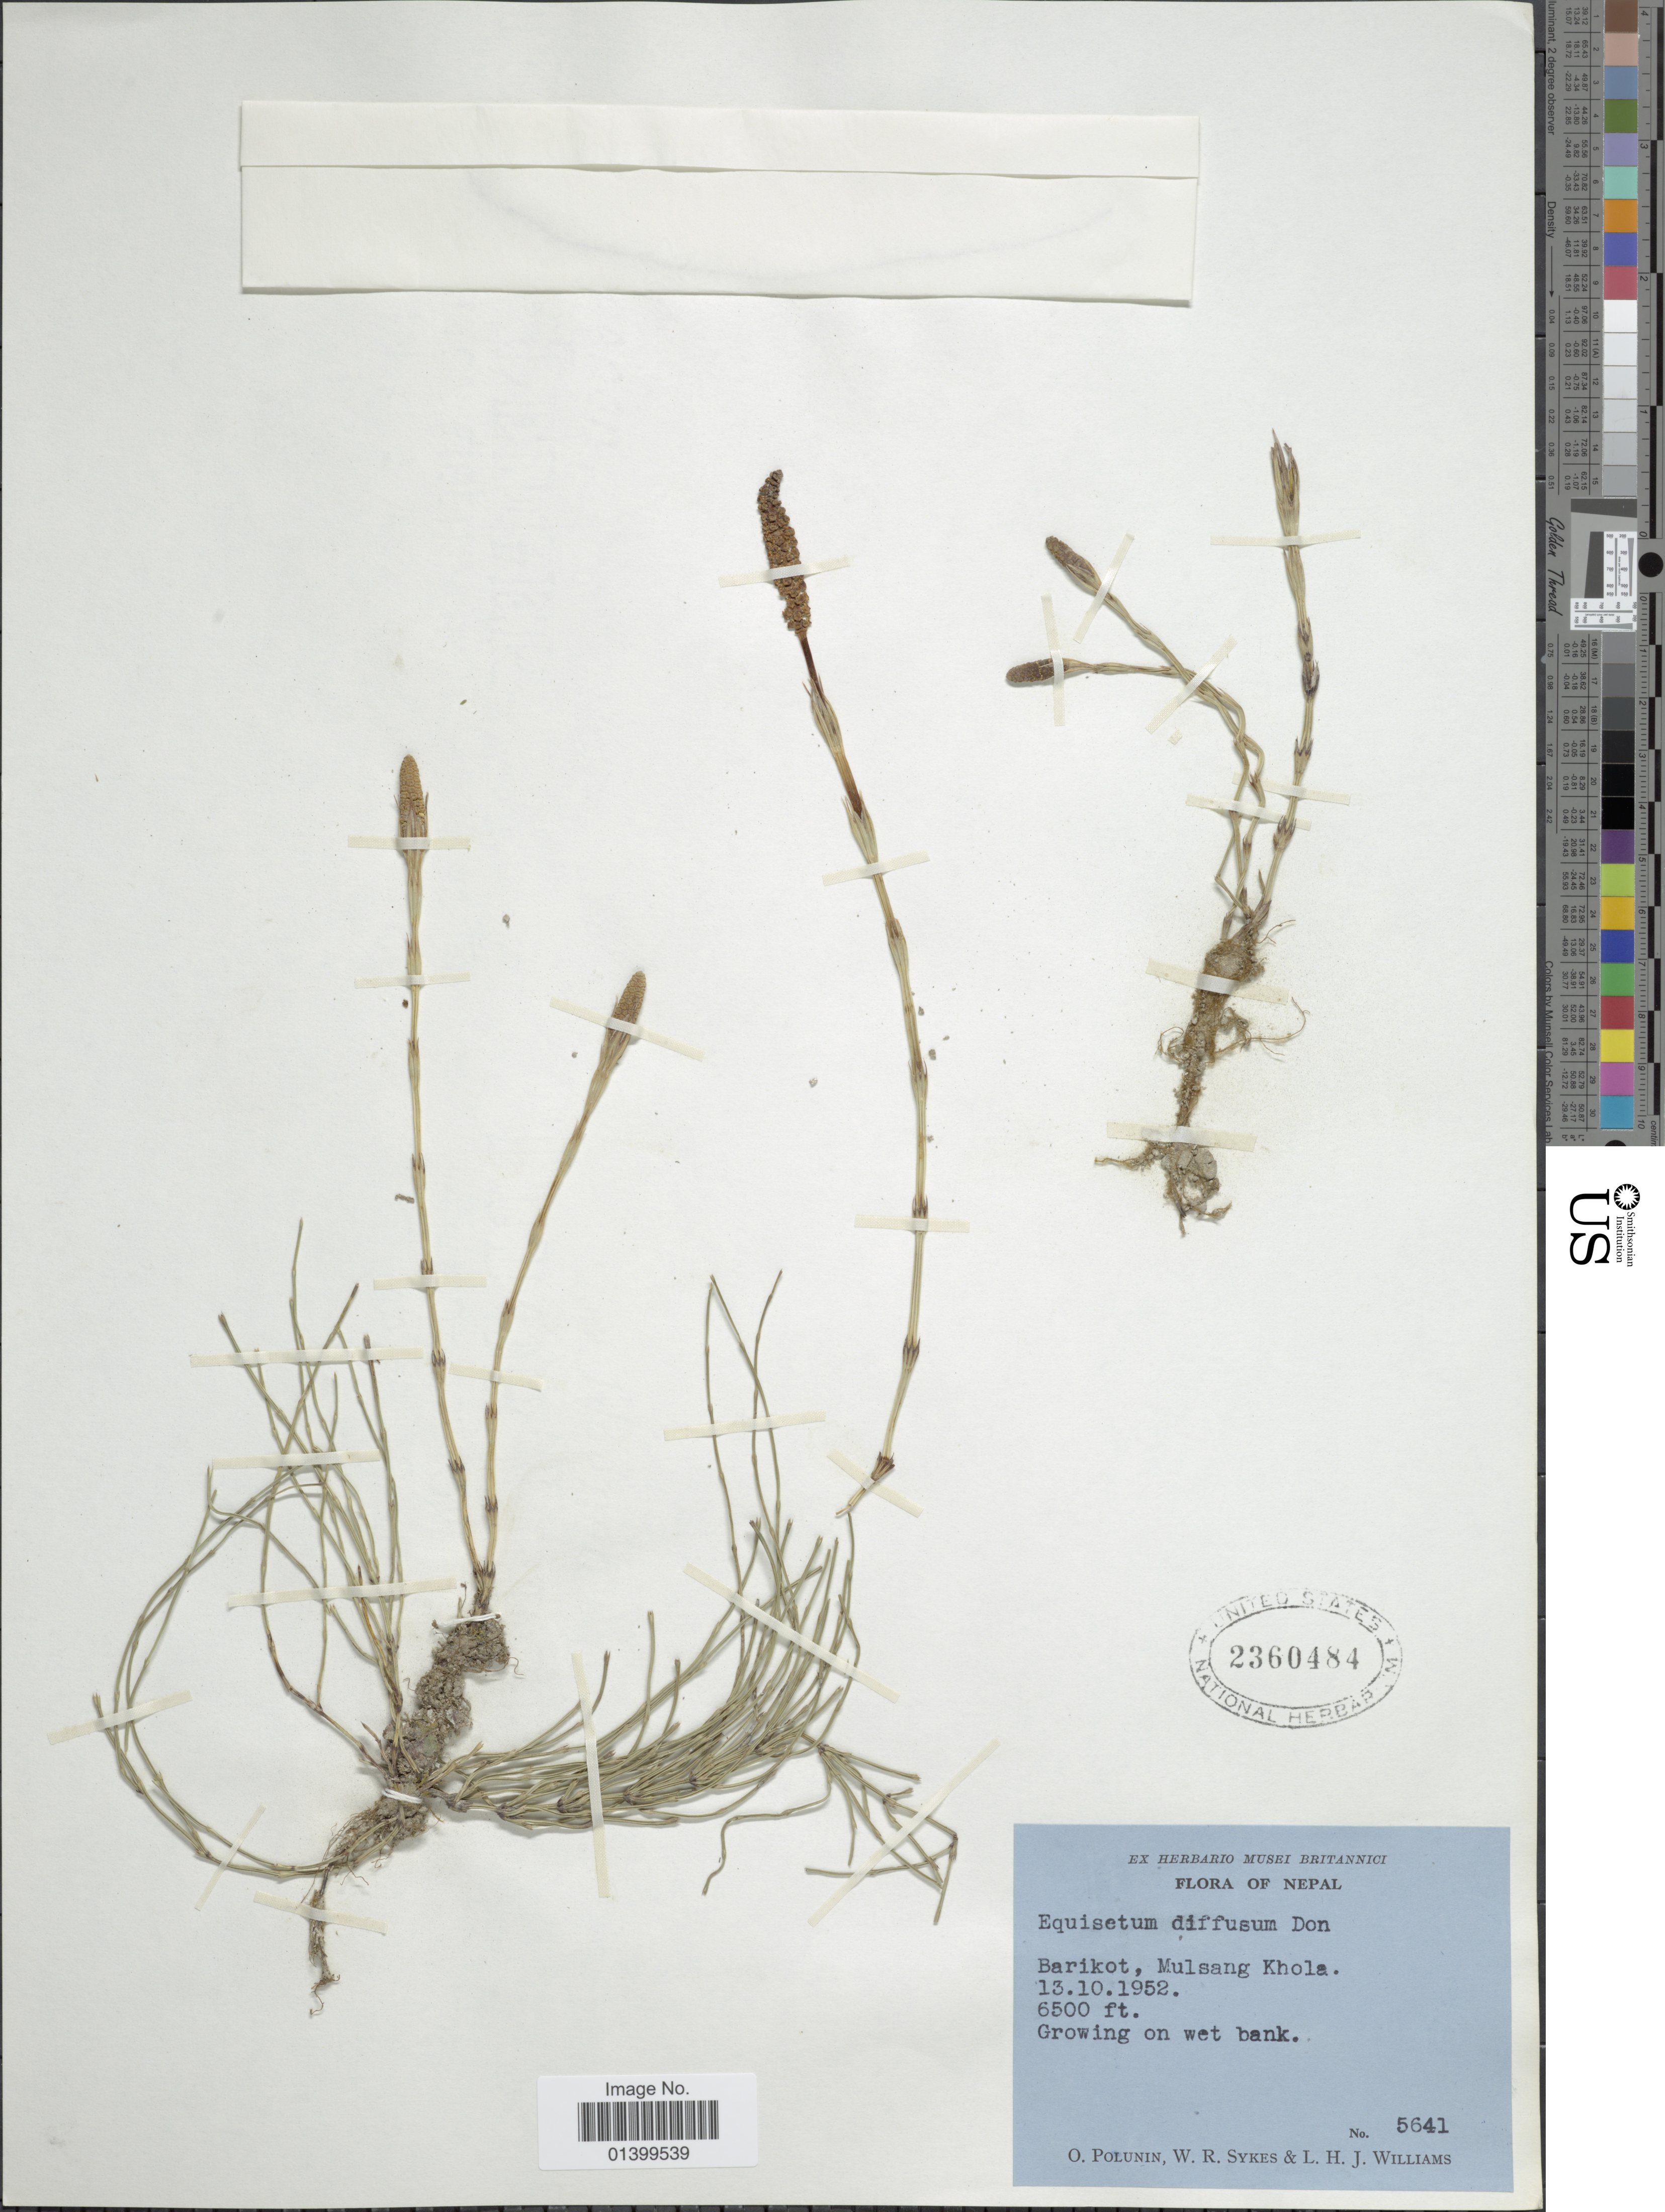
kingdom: Plantae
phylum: Tracheophyta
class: Polypodiopsida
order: Equisetales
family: Equisetaceae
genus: Equisetum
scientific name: Equisetum diffusum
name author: D. Don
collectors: O. V. Polunin, W. R. Sykes & L. H. J. Williams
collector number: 5641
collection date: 1952-10-13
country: Nepal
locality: Flora of Nepal. Barikot. Mulsang Khola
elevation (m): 1981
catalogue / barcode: US 2360484